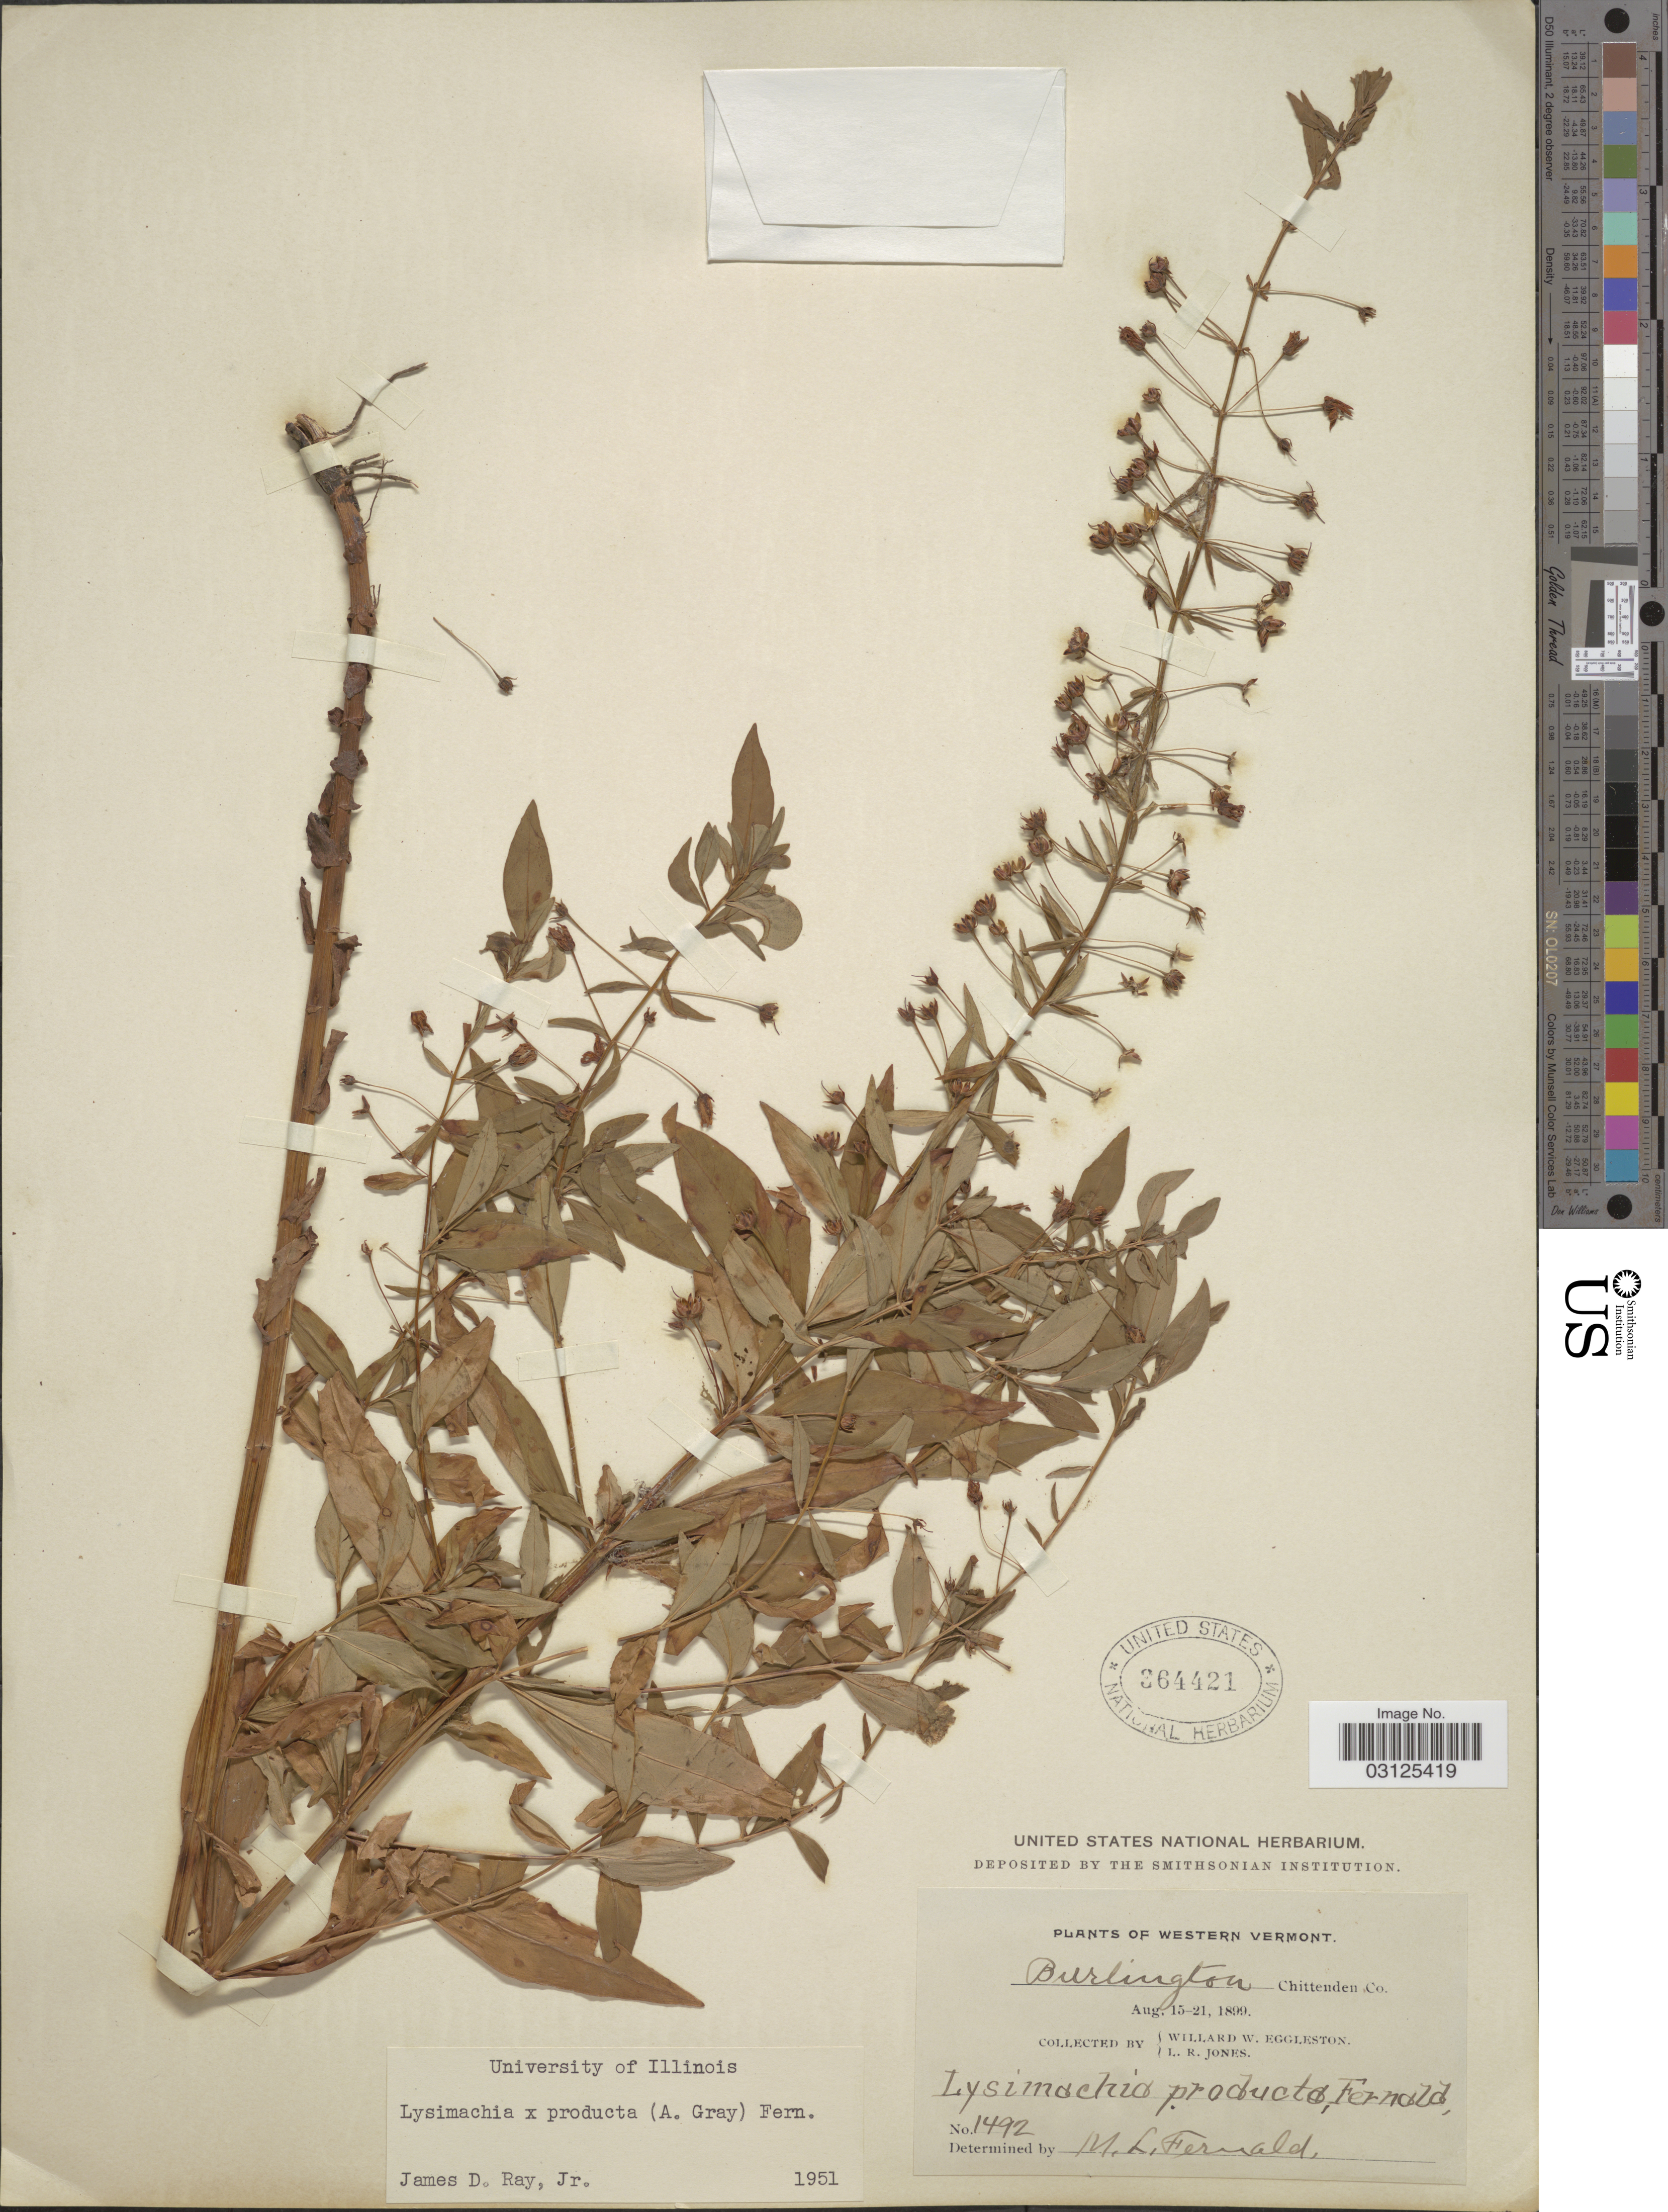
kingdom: Plantae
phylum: Tracheophyta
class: Magnoliopsida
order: Ericales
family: Primulaceae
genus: Lysimachia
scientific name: Lysimachia x producta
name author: (A. Gray) Fernald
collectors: W. W. Eggleston & L. R. Jones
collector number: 1492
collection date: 1899-08-15/1899-08-21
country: United States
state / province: Vermont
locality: Western Vermont, Burlington, Chittenden Co.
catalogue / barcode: US 364421